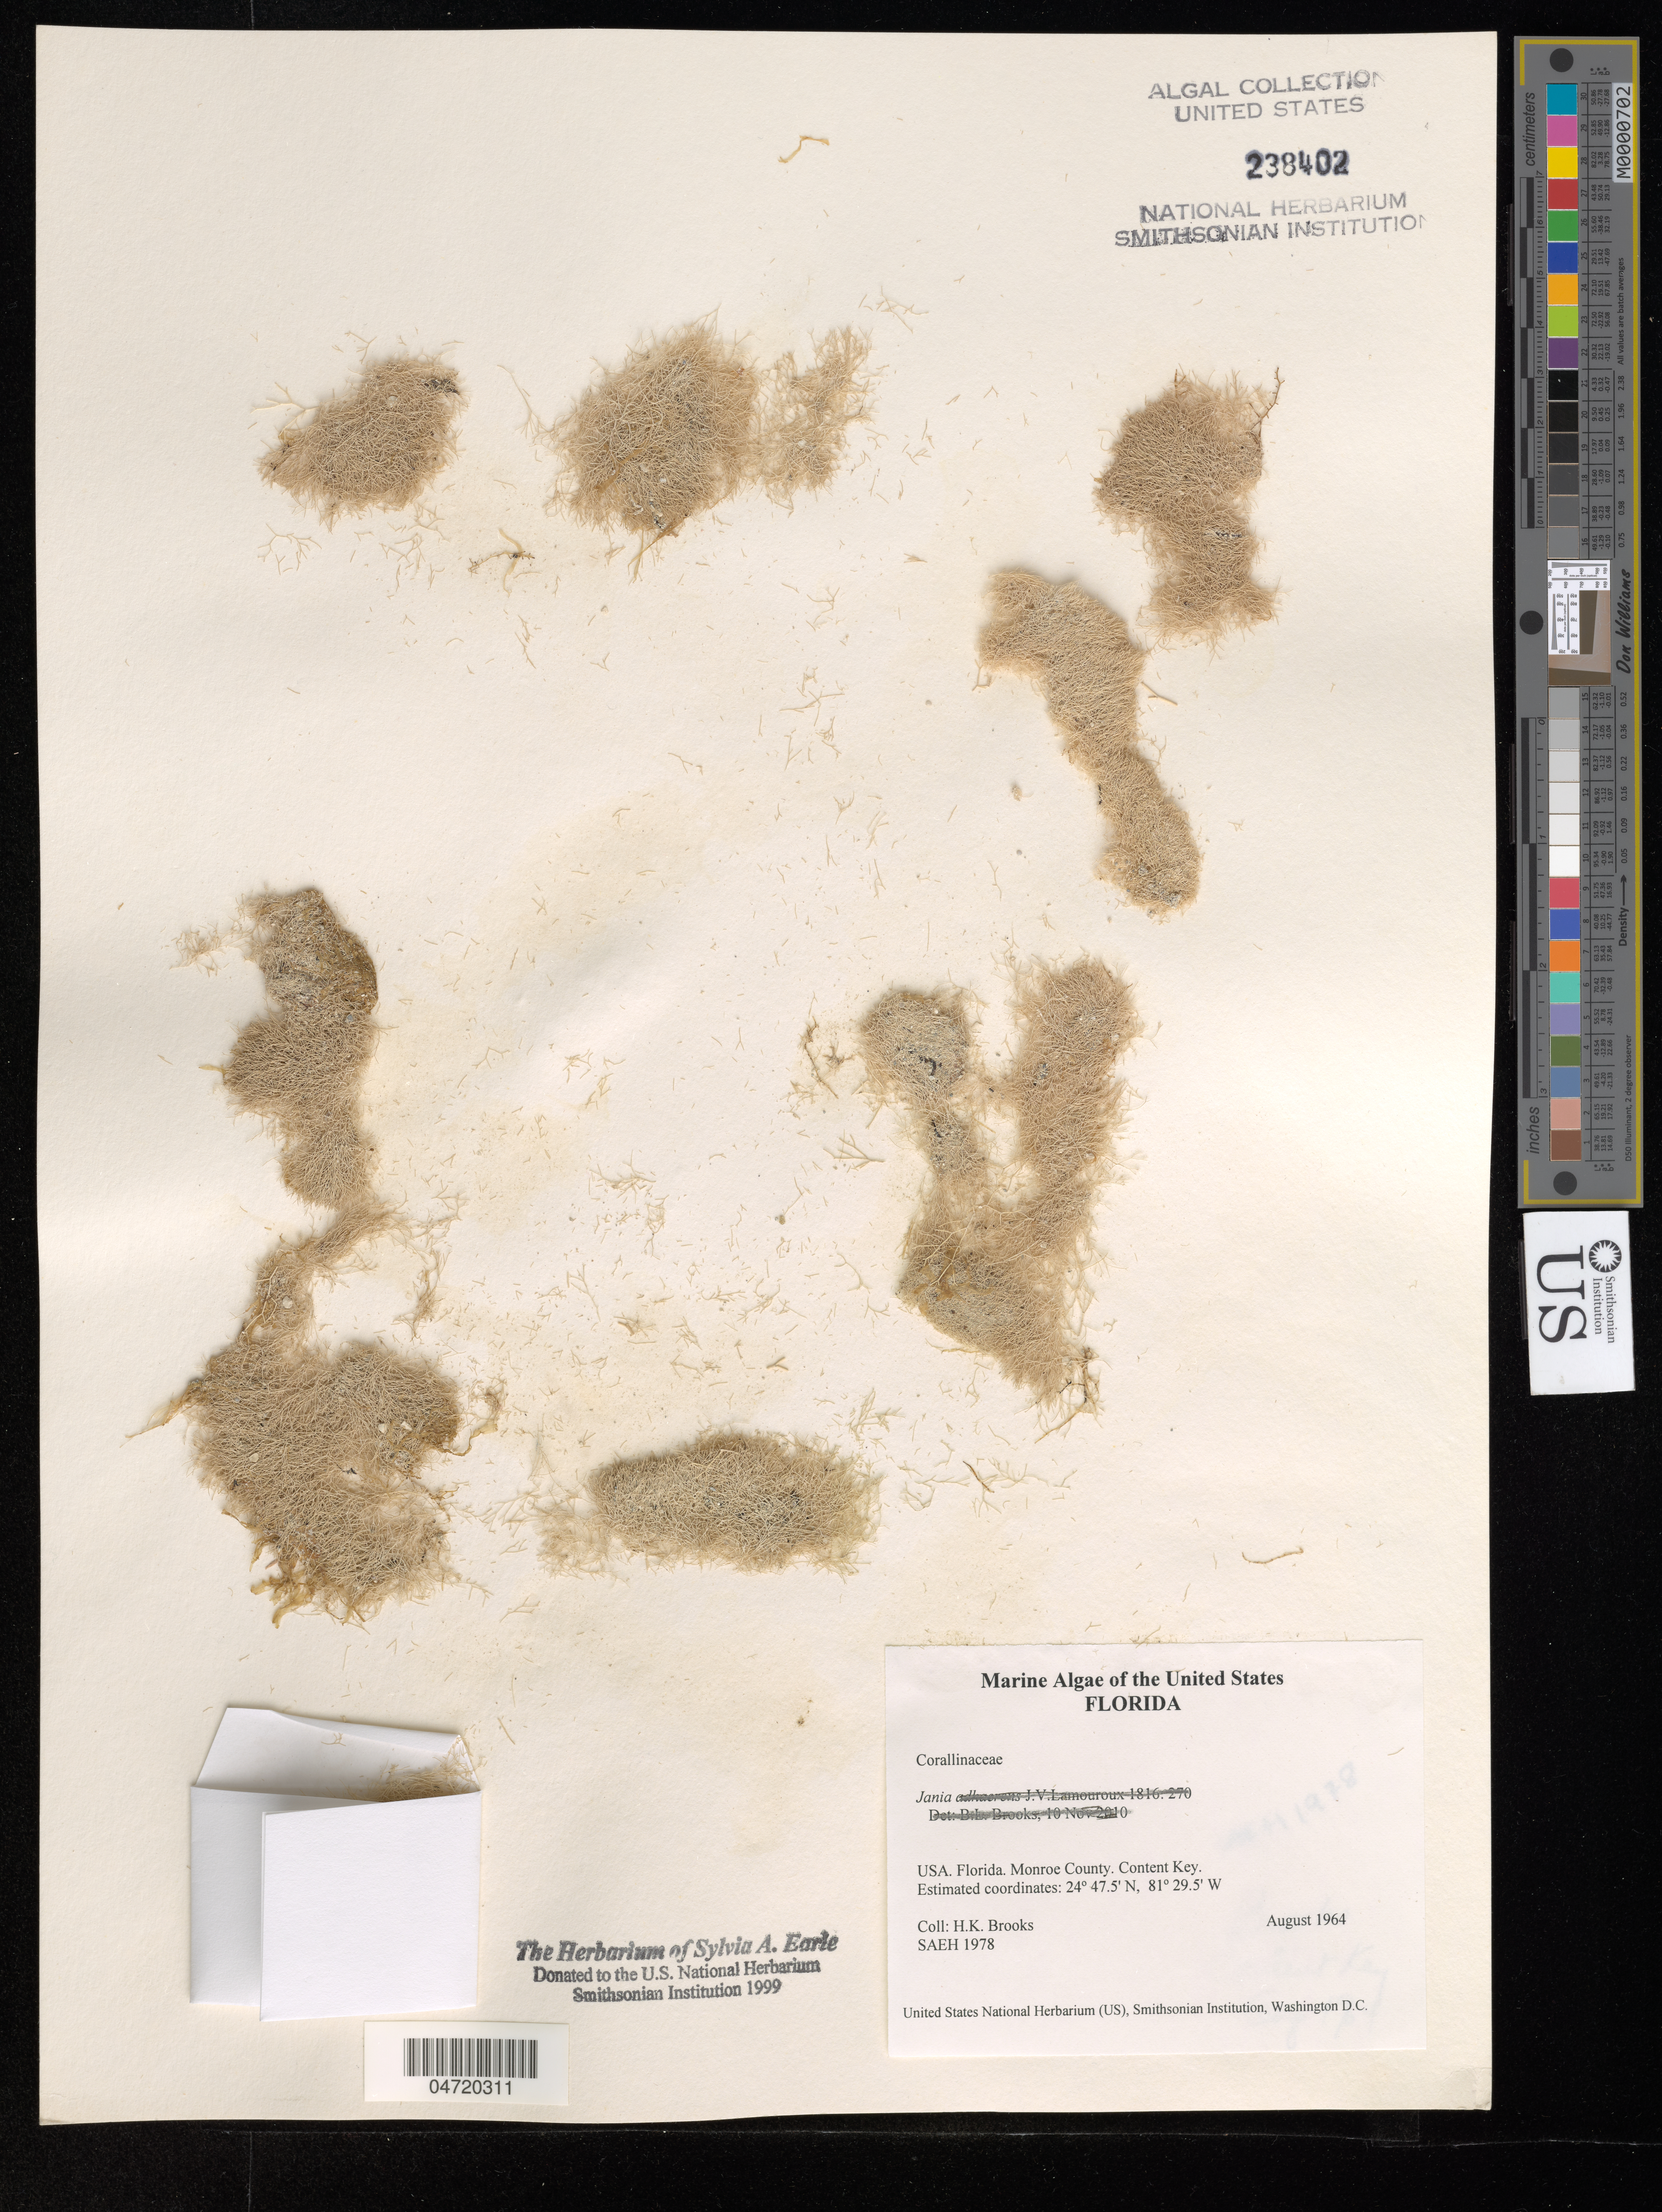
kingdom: Plantae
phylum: Rhodophyta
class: Florideophyceae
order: Corallinales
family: Corallinaceae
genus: Jania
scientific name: Jania sp.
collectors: H. Brooks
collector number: SAEH1978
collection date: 1964-08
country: United States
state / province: Florida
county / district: Monroe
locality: Monroe County. Content Key.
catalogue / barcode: US 238402